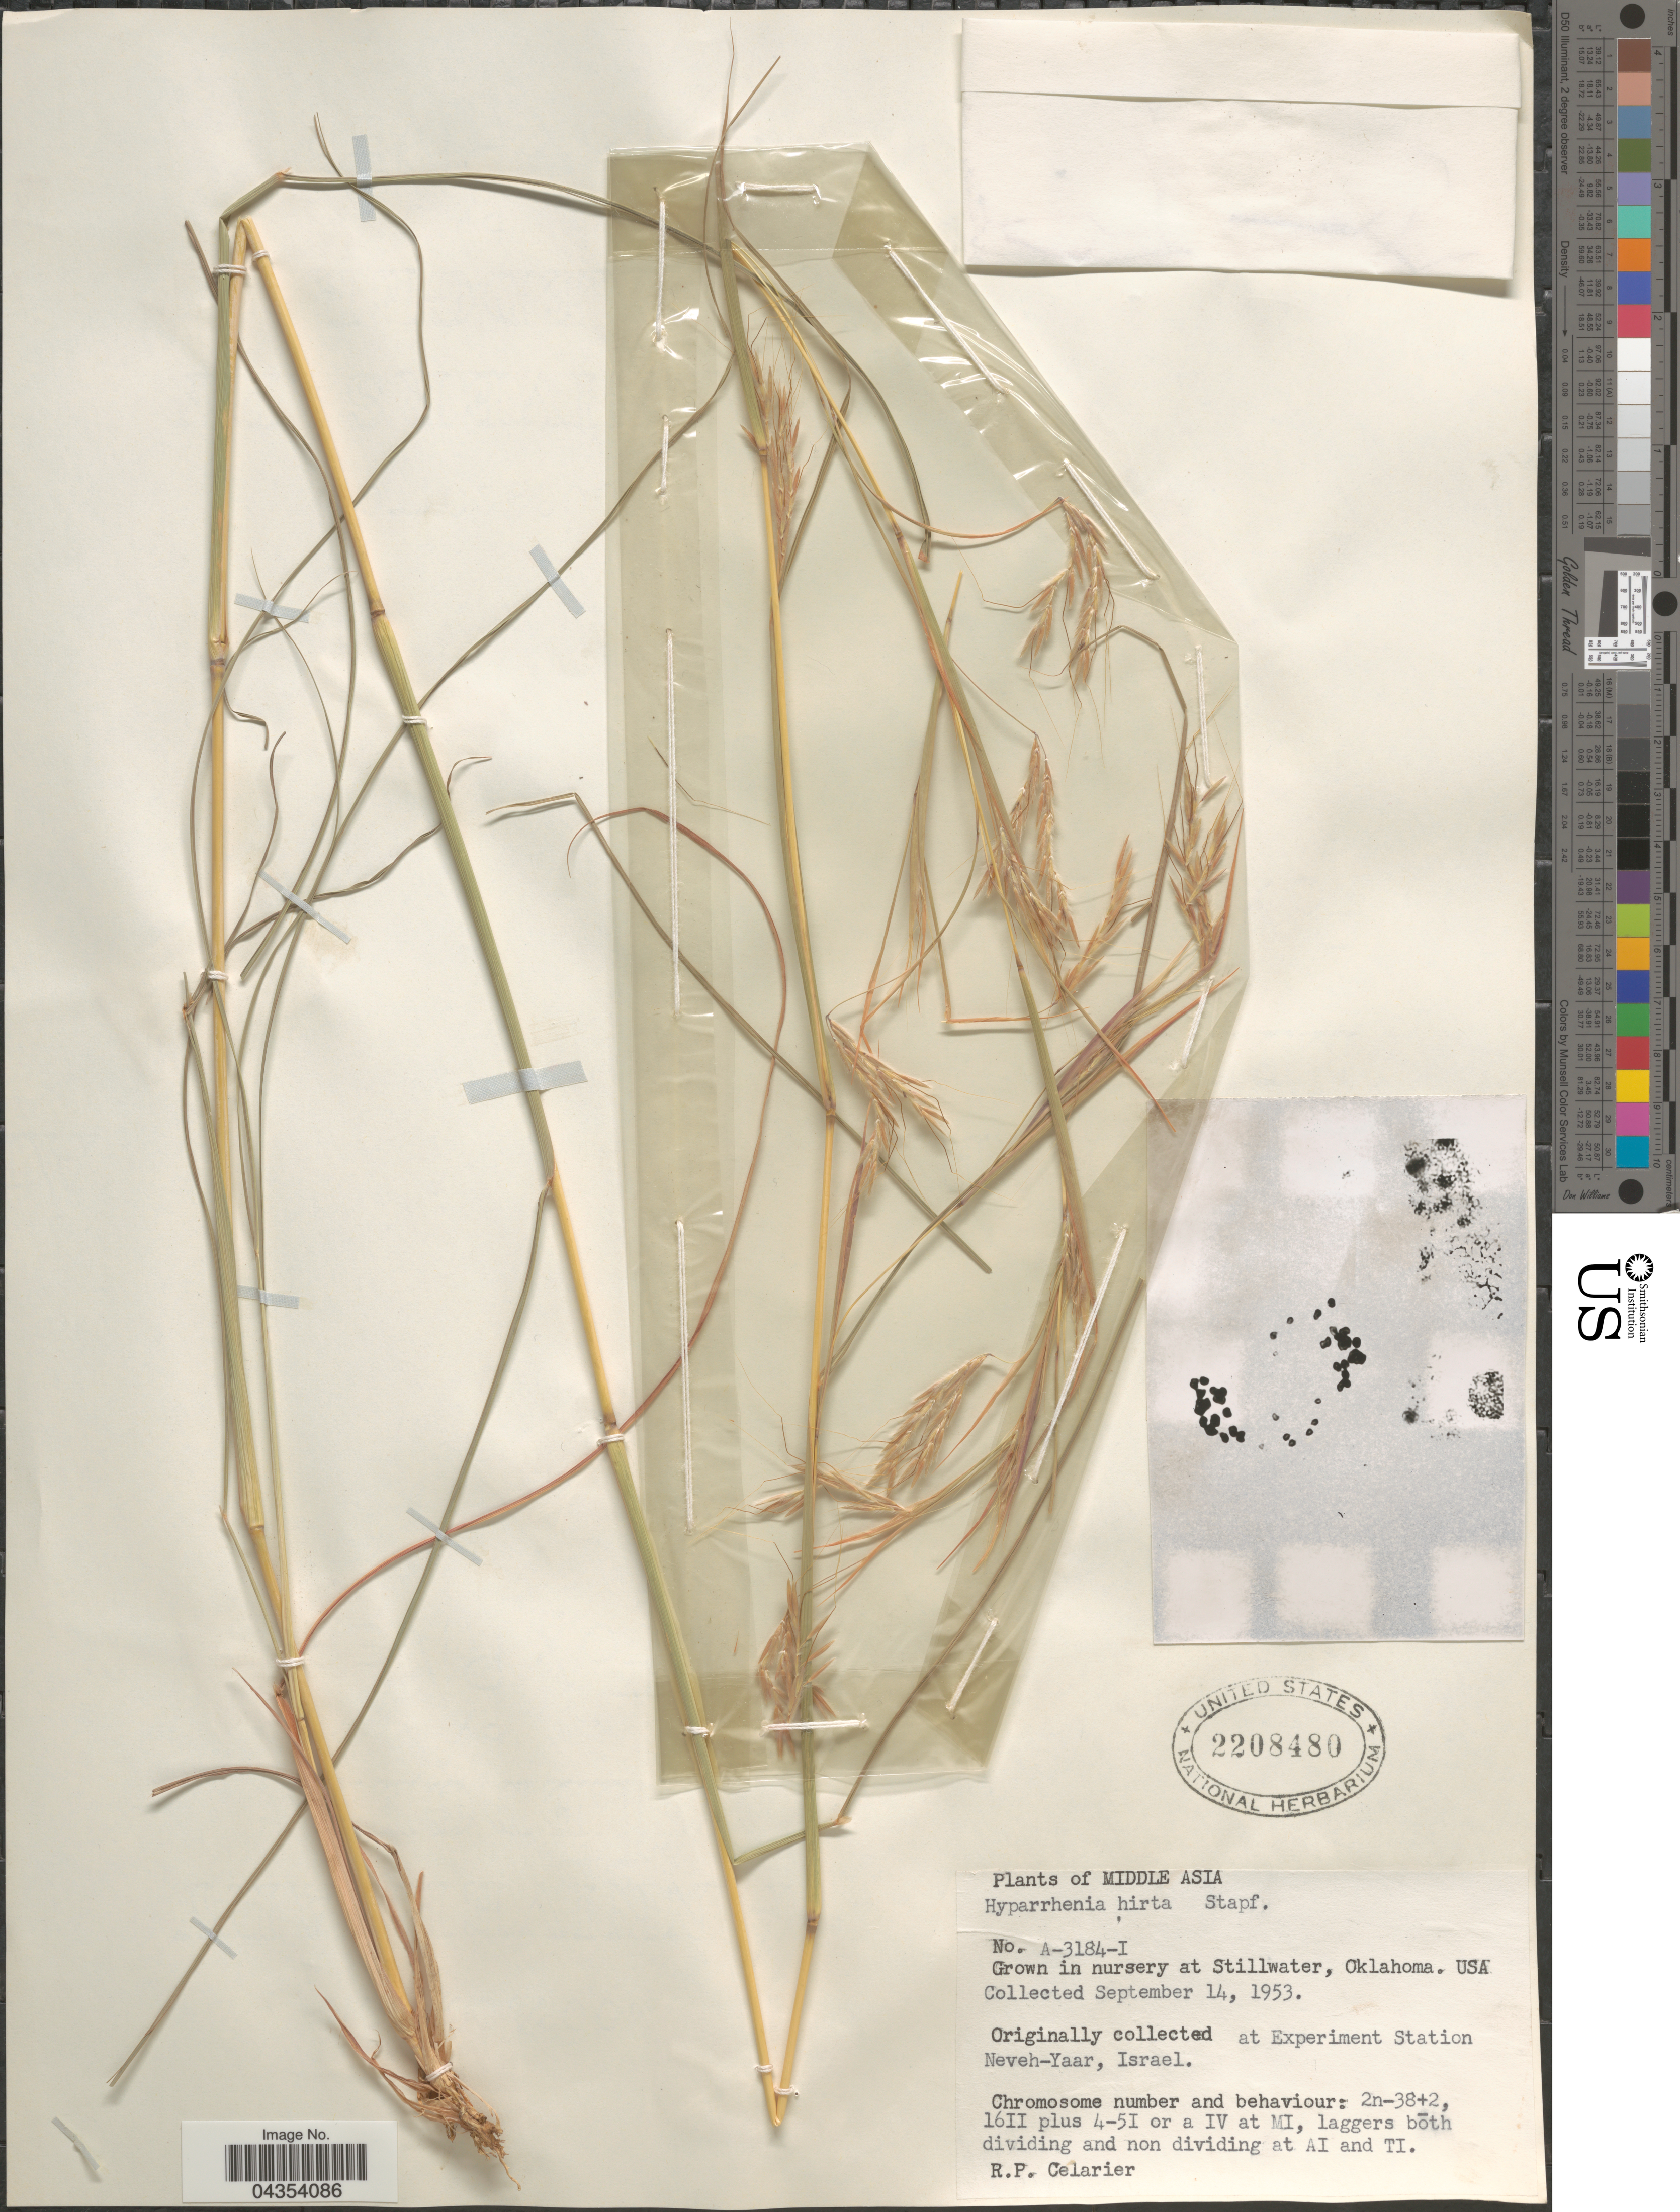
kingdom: Plantae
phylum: Tracheophyta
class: Liliopsida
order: Poales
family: Poaceae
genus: Hyparrhenia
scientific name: Hyparrhenia hirta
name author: (L.) Stapf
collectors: R. Celarier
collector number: A-3184-I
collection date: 1953-09-14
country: United States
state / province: Oklahoma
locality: Grown in nursery at Stillwater, Oklahoma. USA.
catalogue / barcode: US 2208480